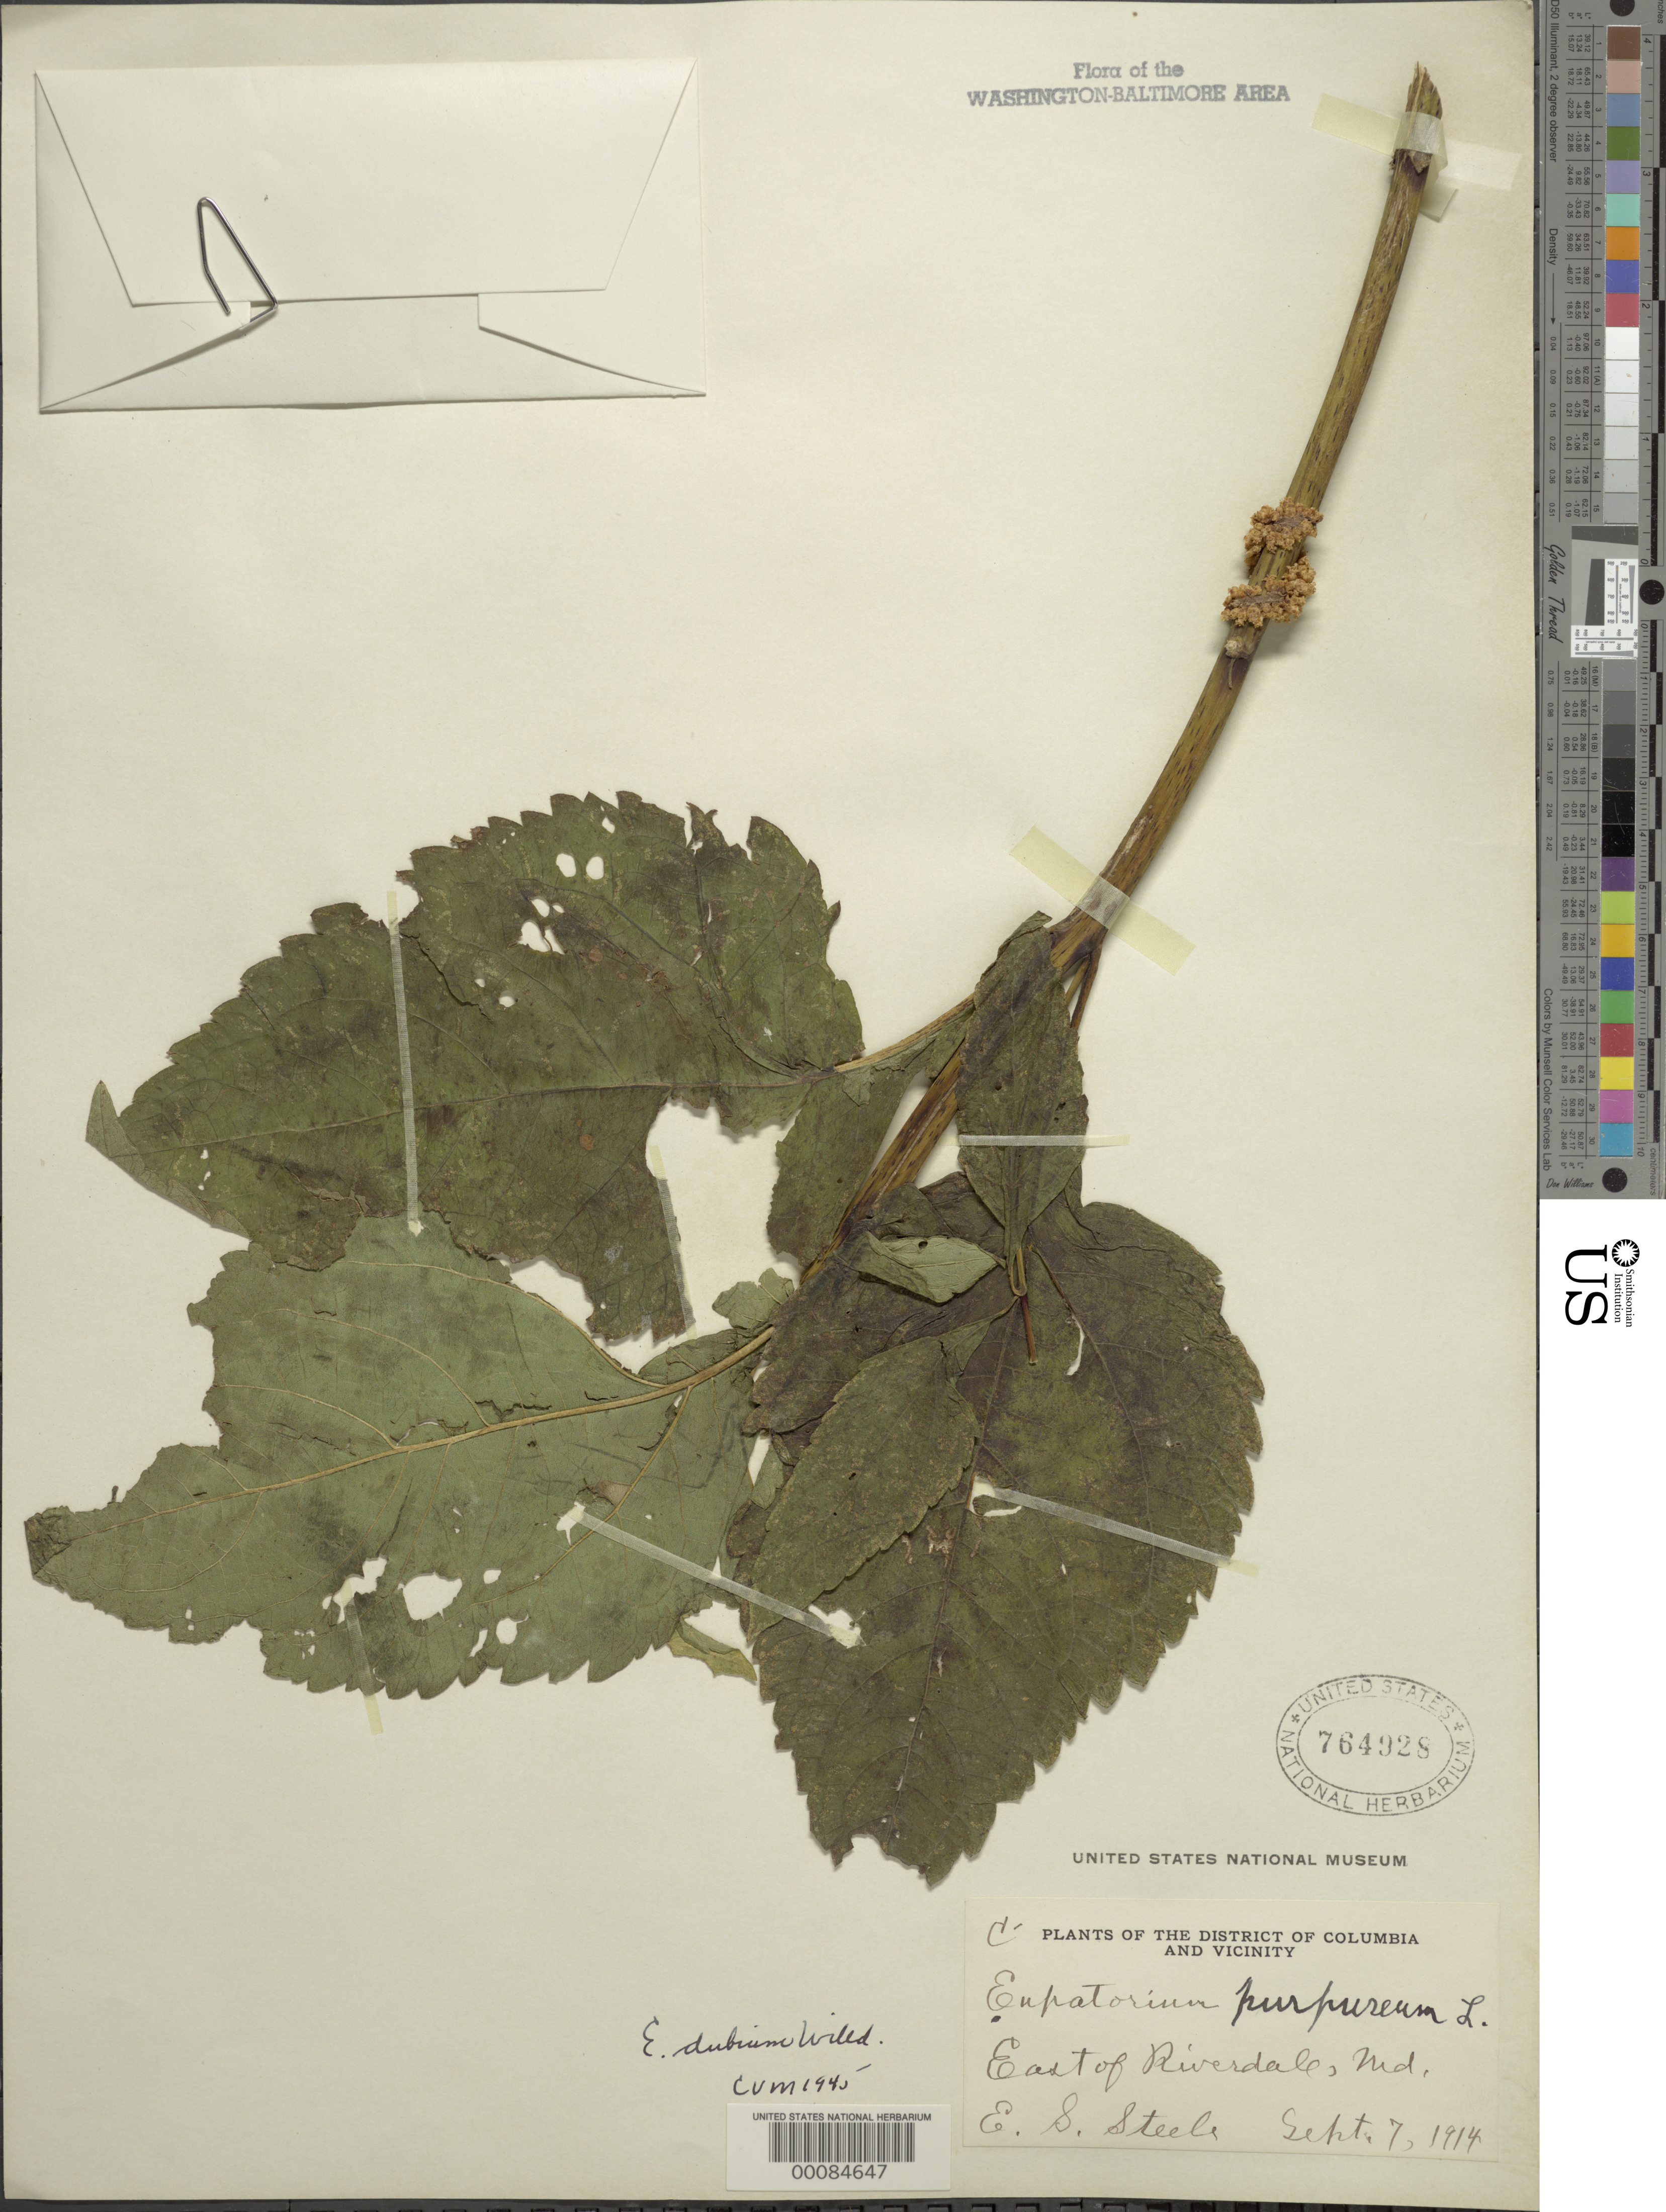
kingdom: Plantae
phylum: Tracheophyta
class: Magnoliopsida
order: Asterales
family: Asteraceae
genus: Eupatorium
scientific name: Eupatorium dubium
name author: Willd. ex Poir.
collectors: E. Steele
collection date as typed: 07 Sep 1914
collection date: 1914-09-07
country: United States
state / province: Maryland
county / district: Prince George's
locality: East of Riverdale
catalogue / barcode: US 764928